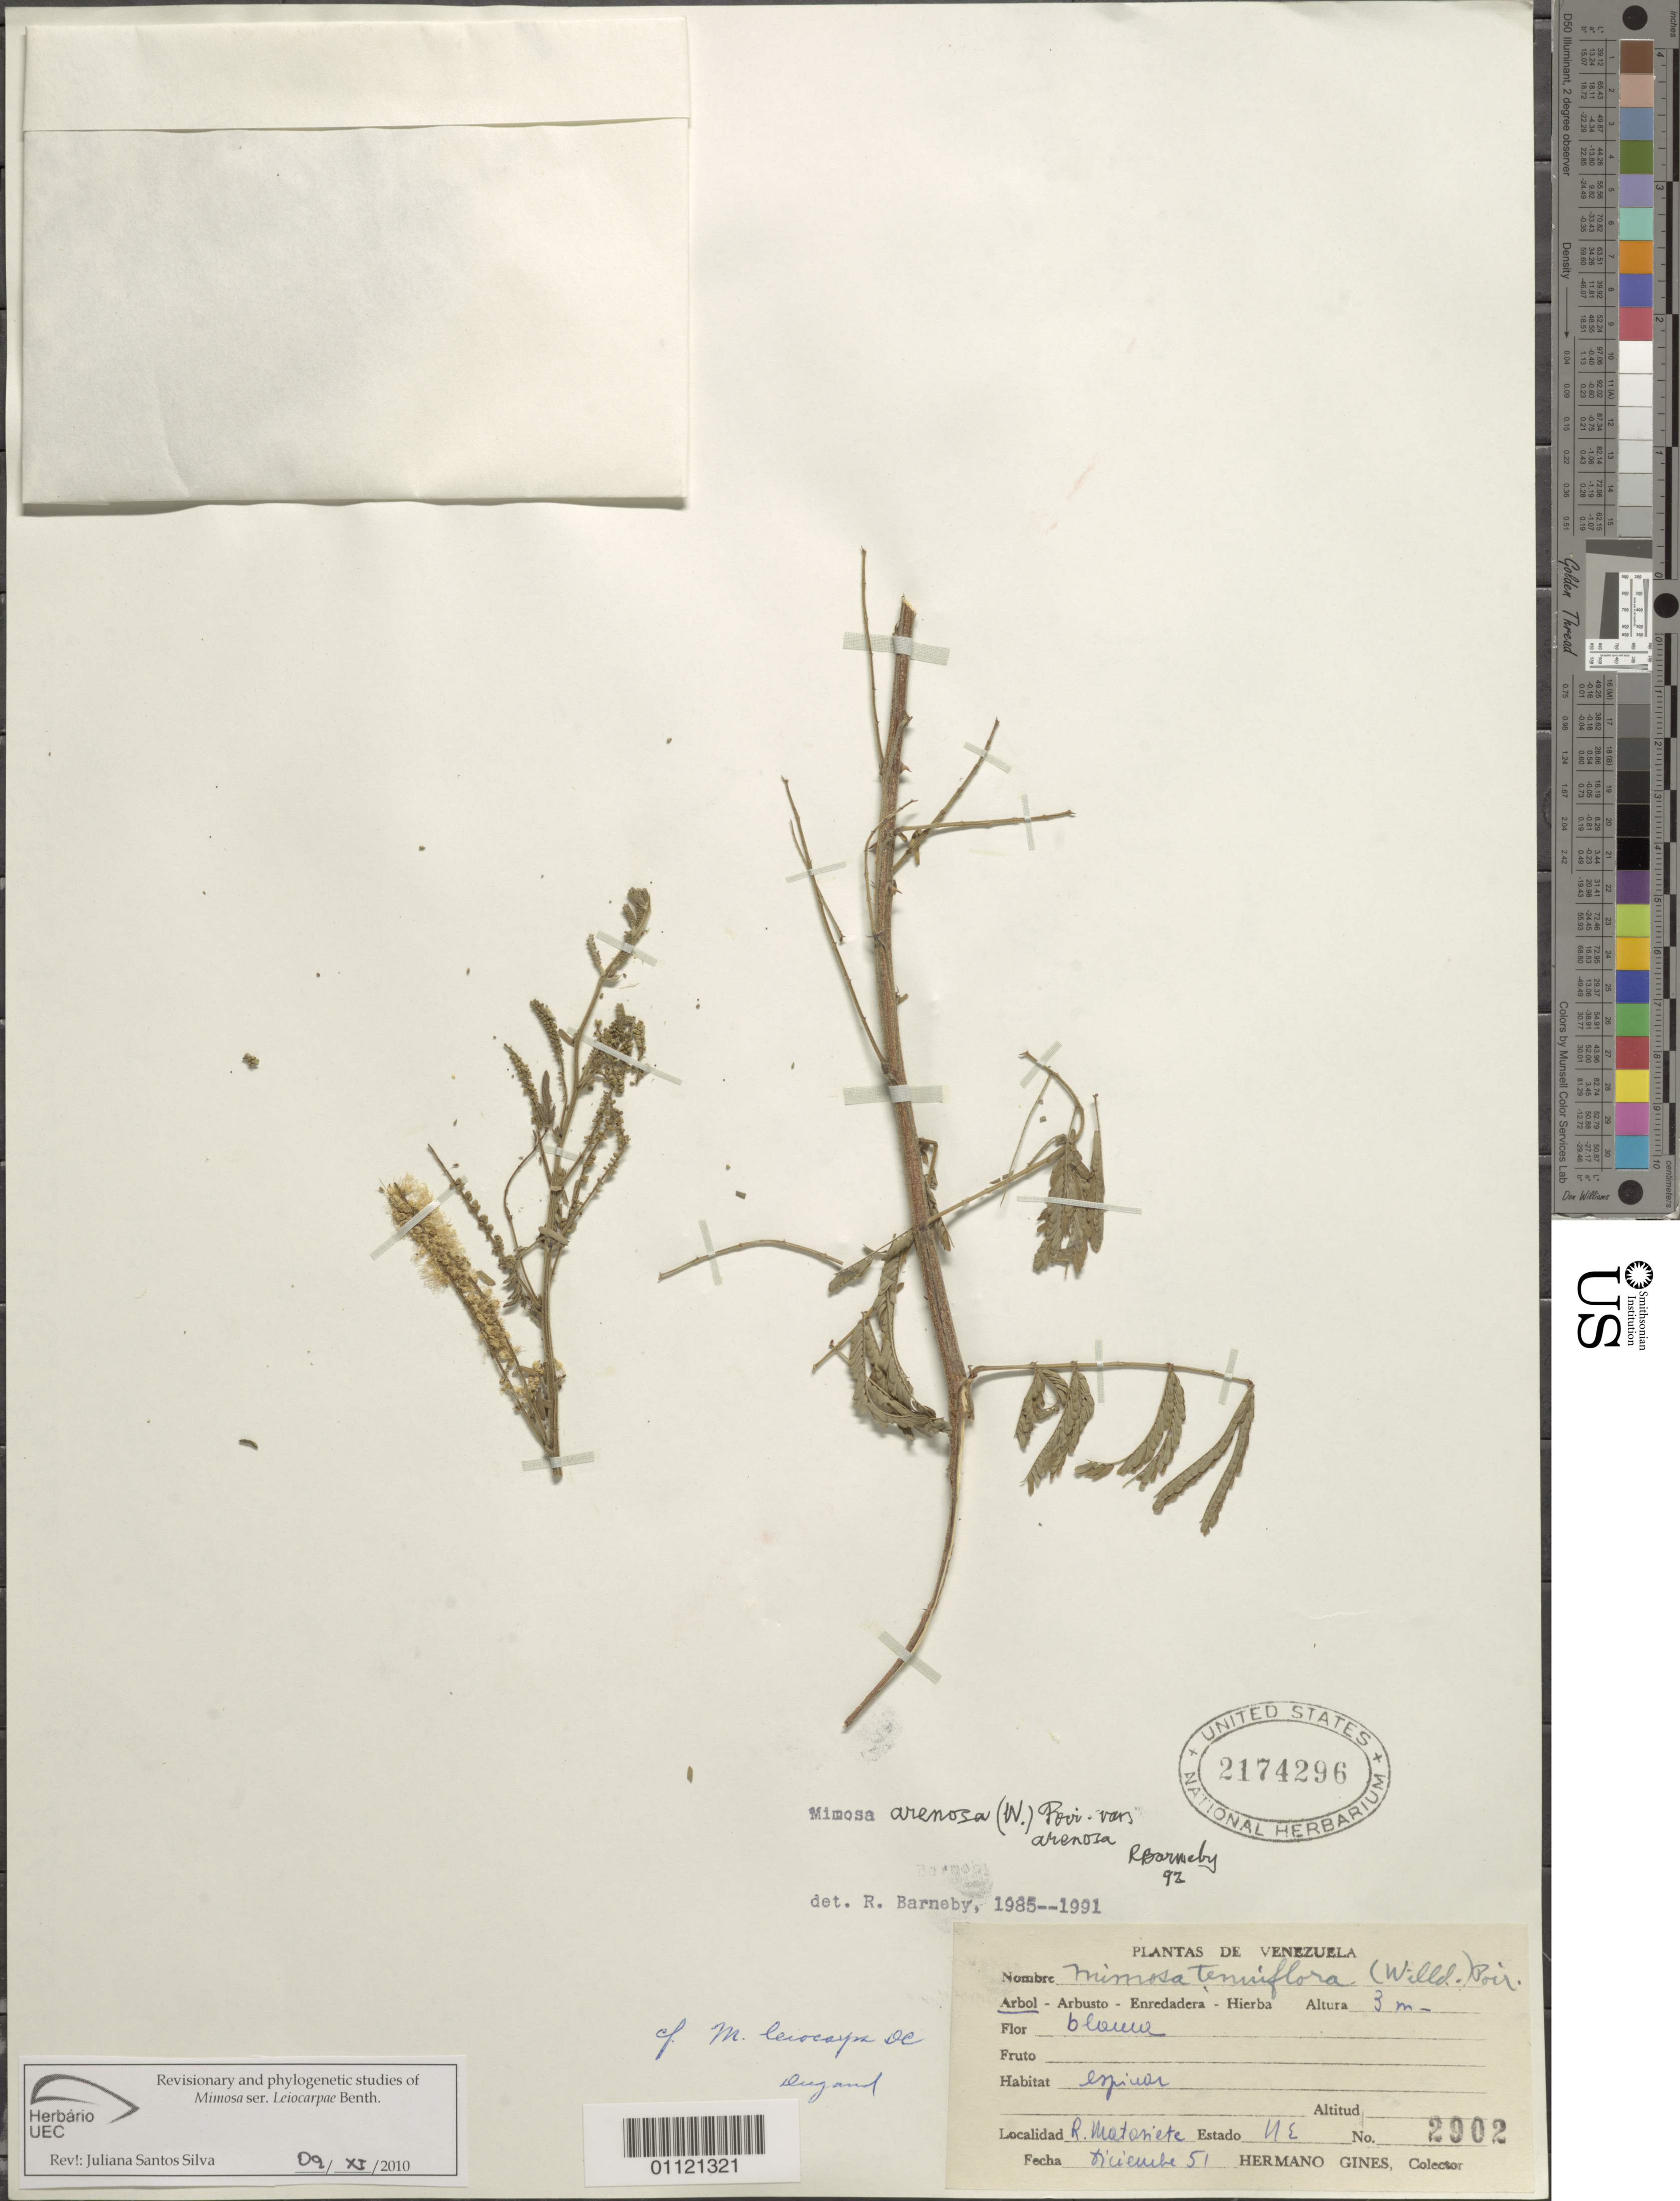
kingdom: Plantae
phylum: Tracheophyta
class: Magnoliopsida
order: Fabales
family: Fabaceae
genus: Mimosa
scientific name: Mimosa arenosa var. arenosa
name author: (Willd.) Poir.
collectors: Bro. Gines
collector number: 2902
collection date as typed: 01 Dec 1951 to 31 Dec 1951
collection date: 1951-12-01/1951-12-31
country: Venezuela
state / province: Nueva Esparta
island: Margarita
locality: R. Matasiete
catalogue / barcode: US 2174296